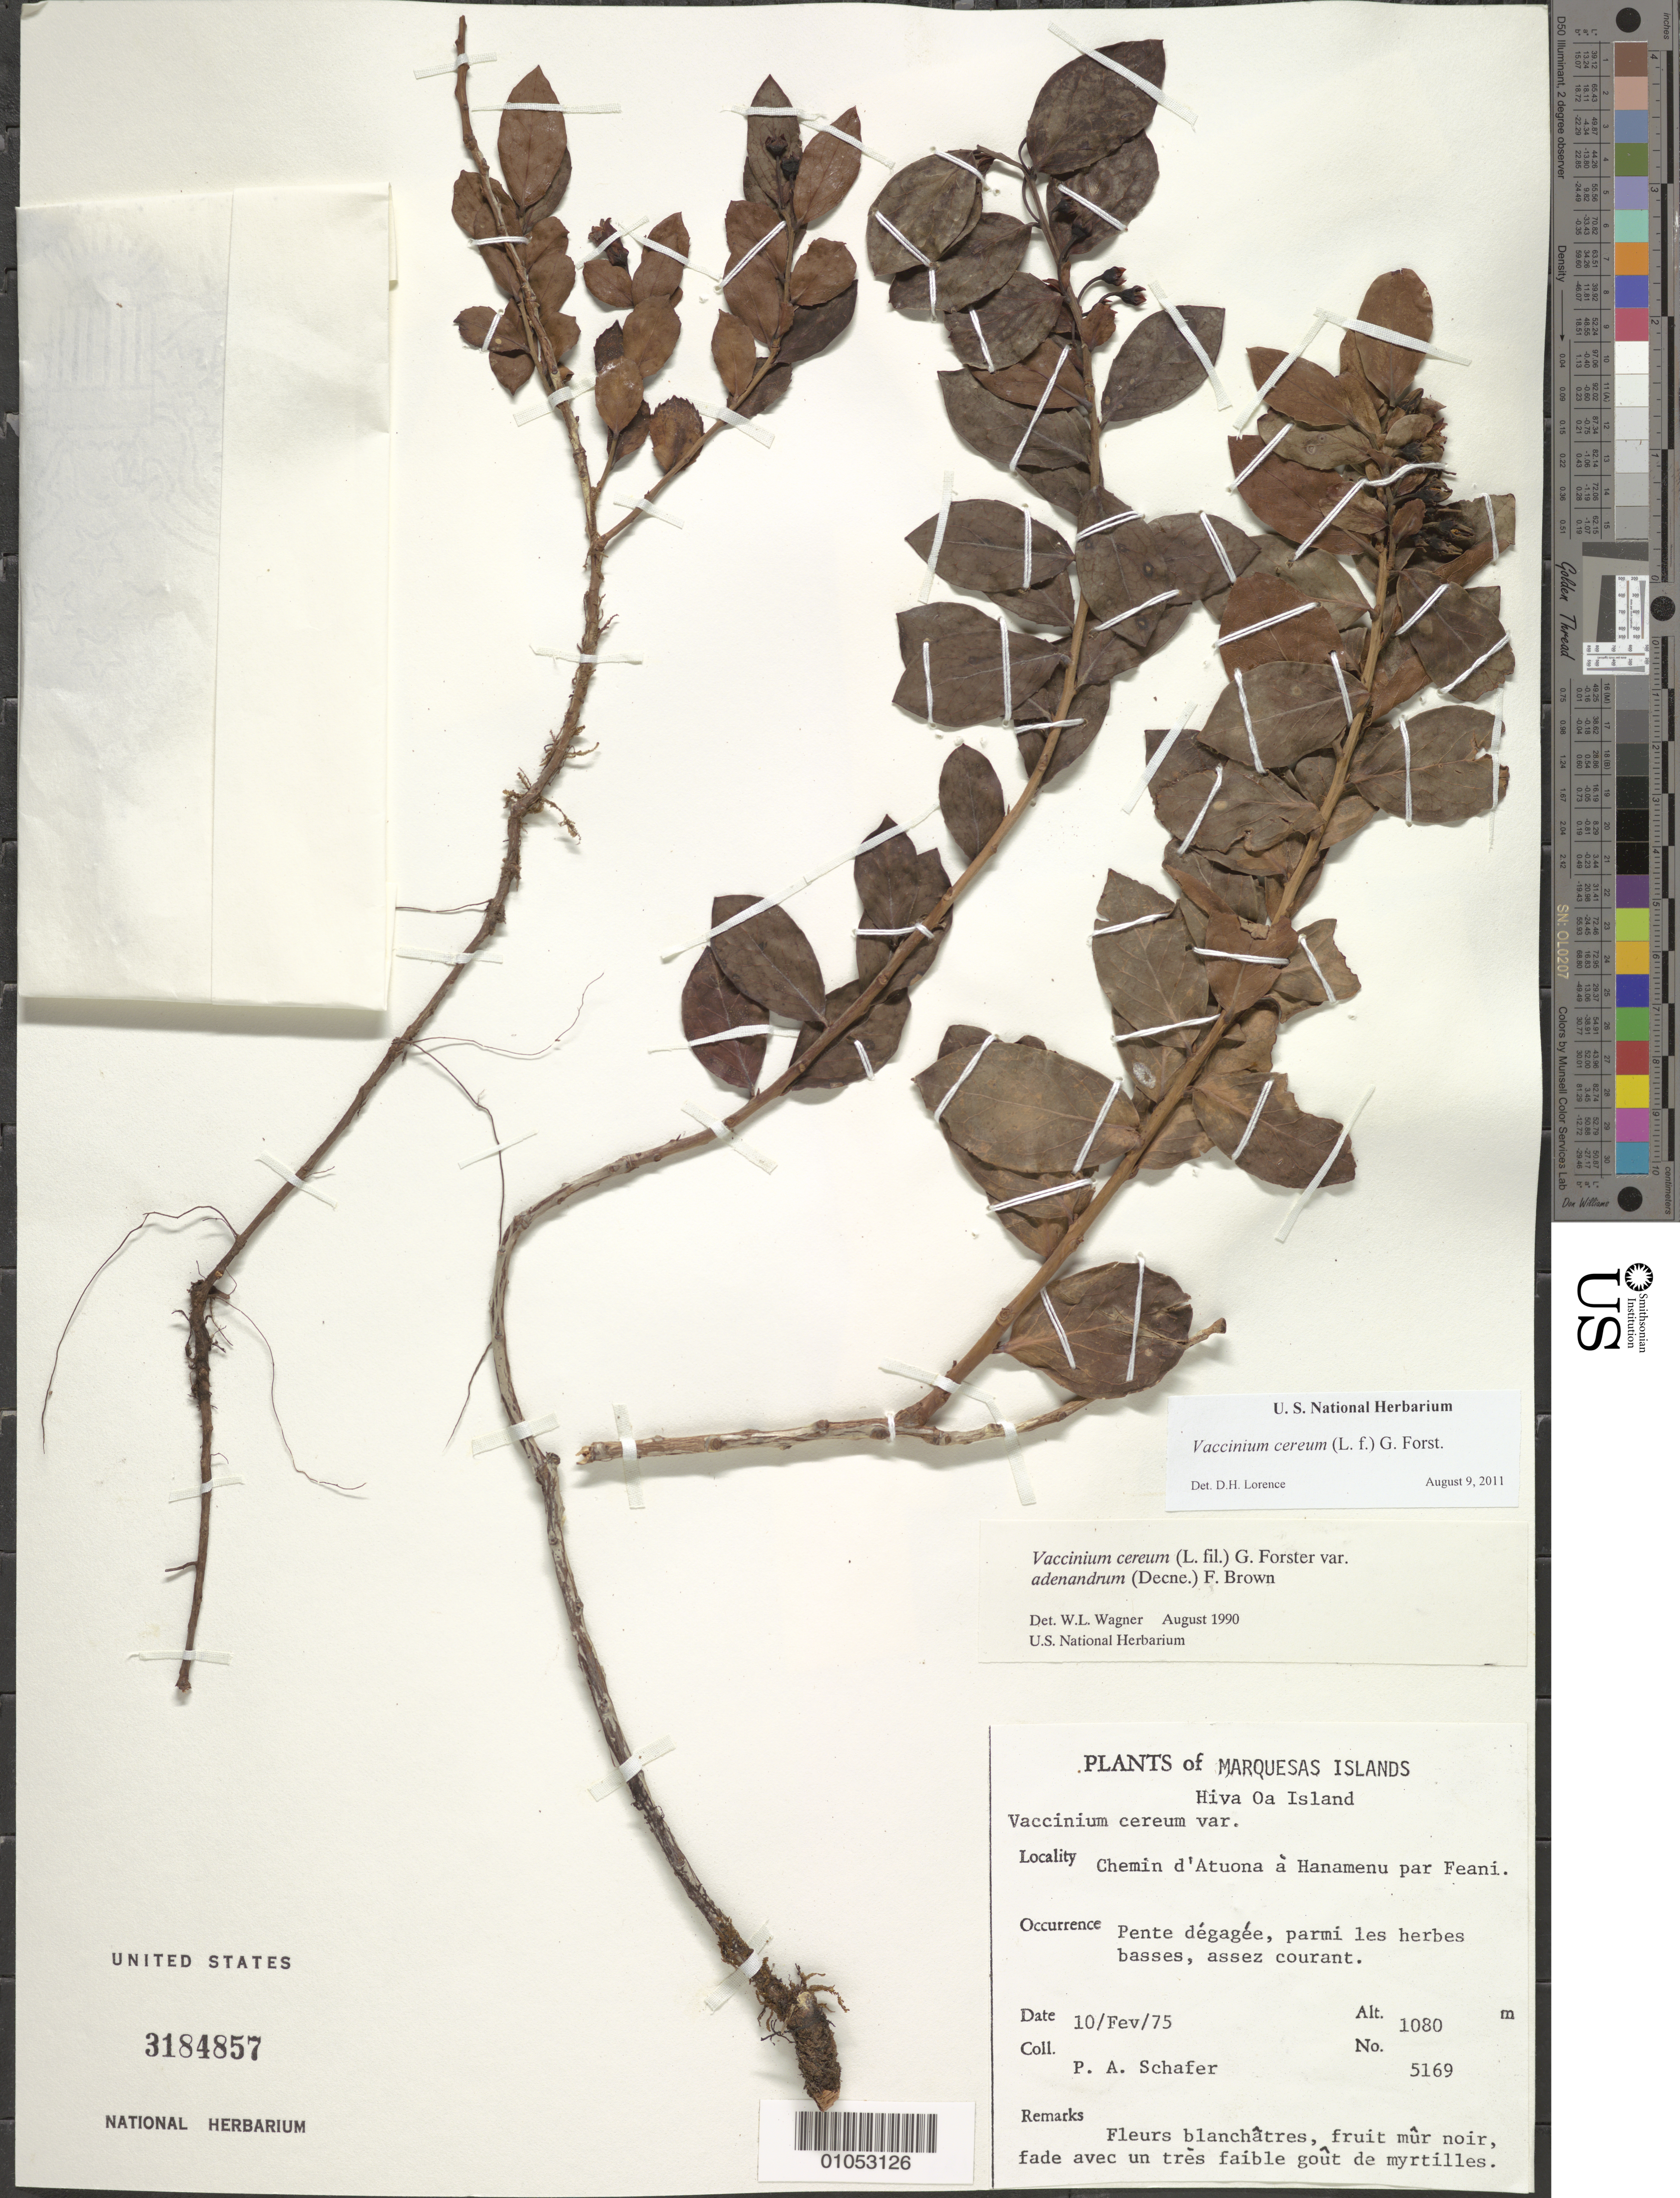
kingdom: Plantae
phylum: Tracheophyta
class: Magnoliopsida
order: Ericales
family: Ericaceae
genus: Vaccinium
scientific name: Vaccinium cereum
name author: (L. f.) G. Forst.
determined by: Lorence, David H., (PTBG), National Tropical Botanical Garden (UNITED STATES)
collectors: P. A. Schäfer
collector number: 5169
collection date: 1975-02-10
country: French Polynesia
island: Hiva Oa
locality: Chemin d'Atuona à Hanamenu par Feani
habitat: Pente dégagée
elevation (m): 1080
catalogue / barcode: US 3184857